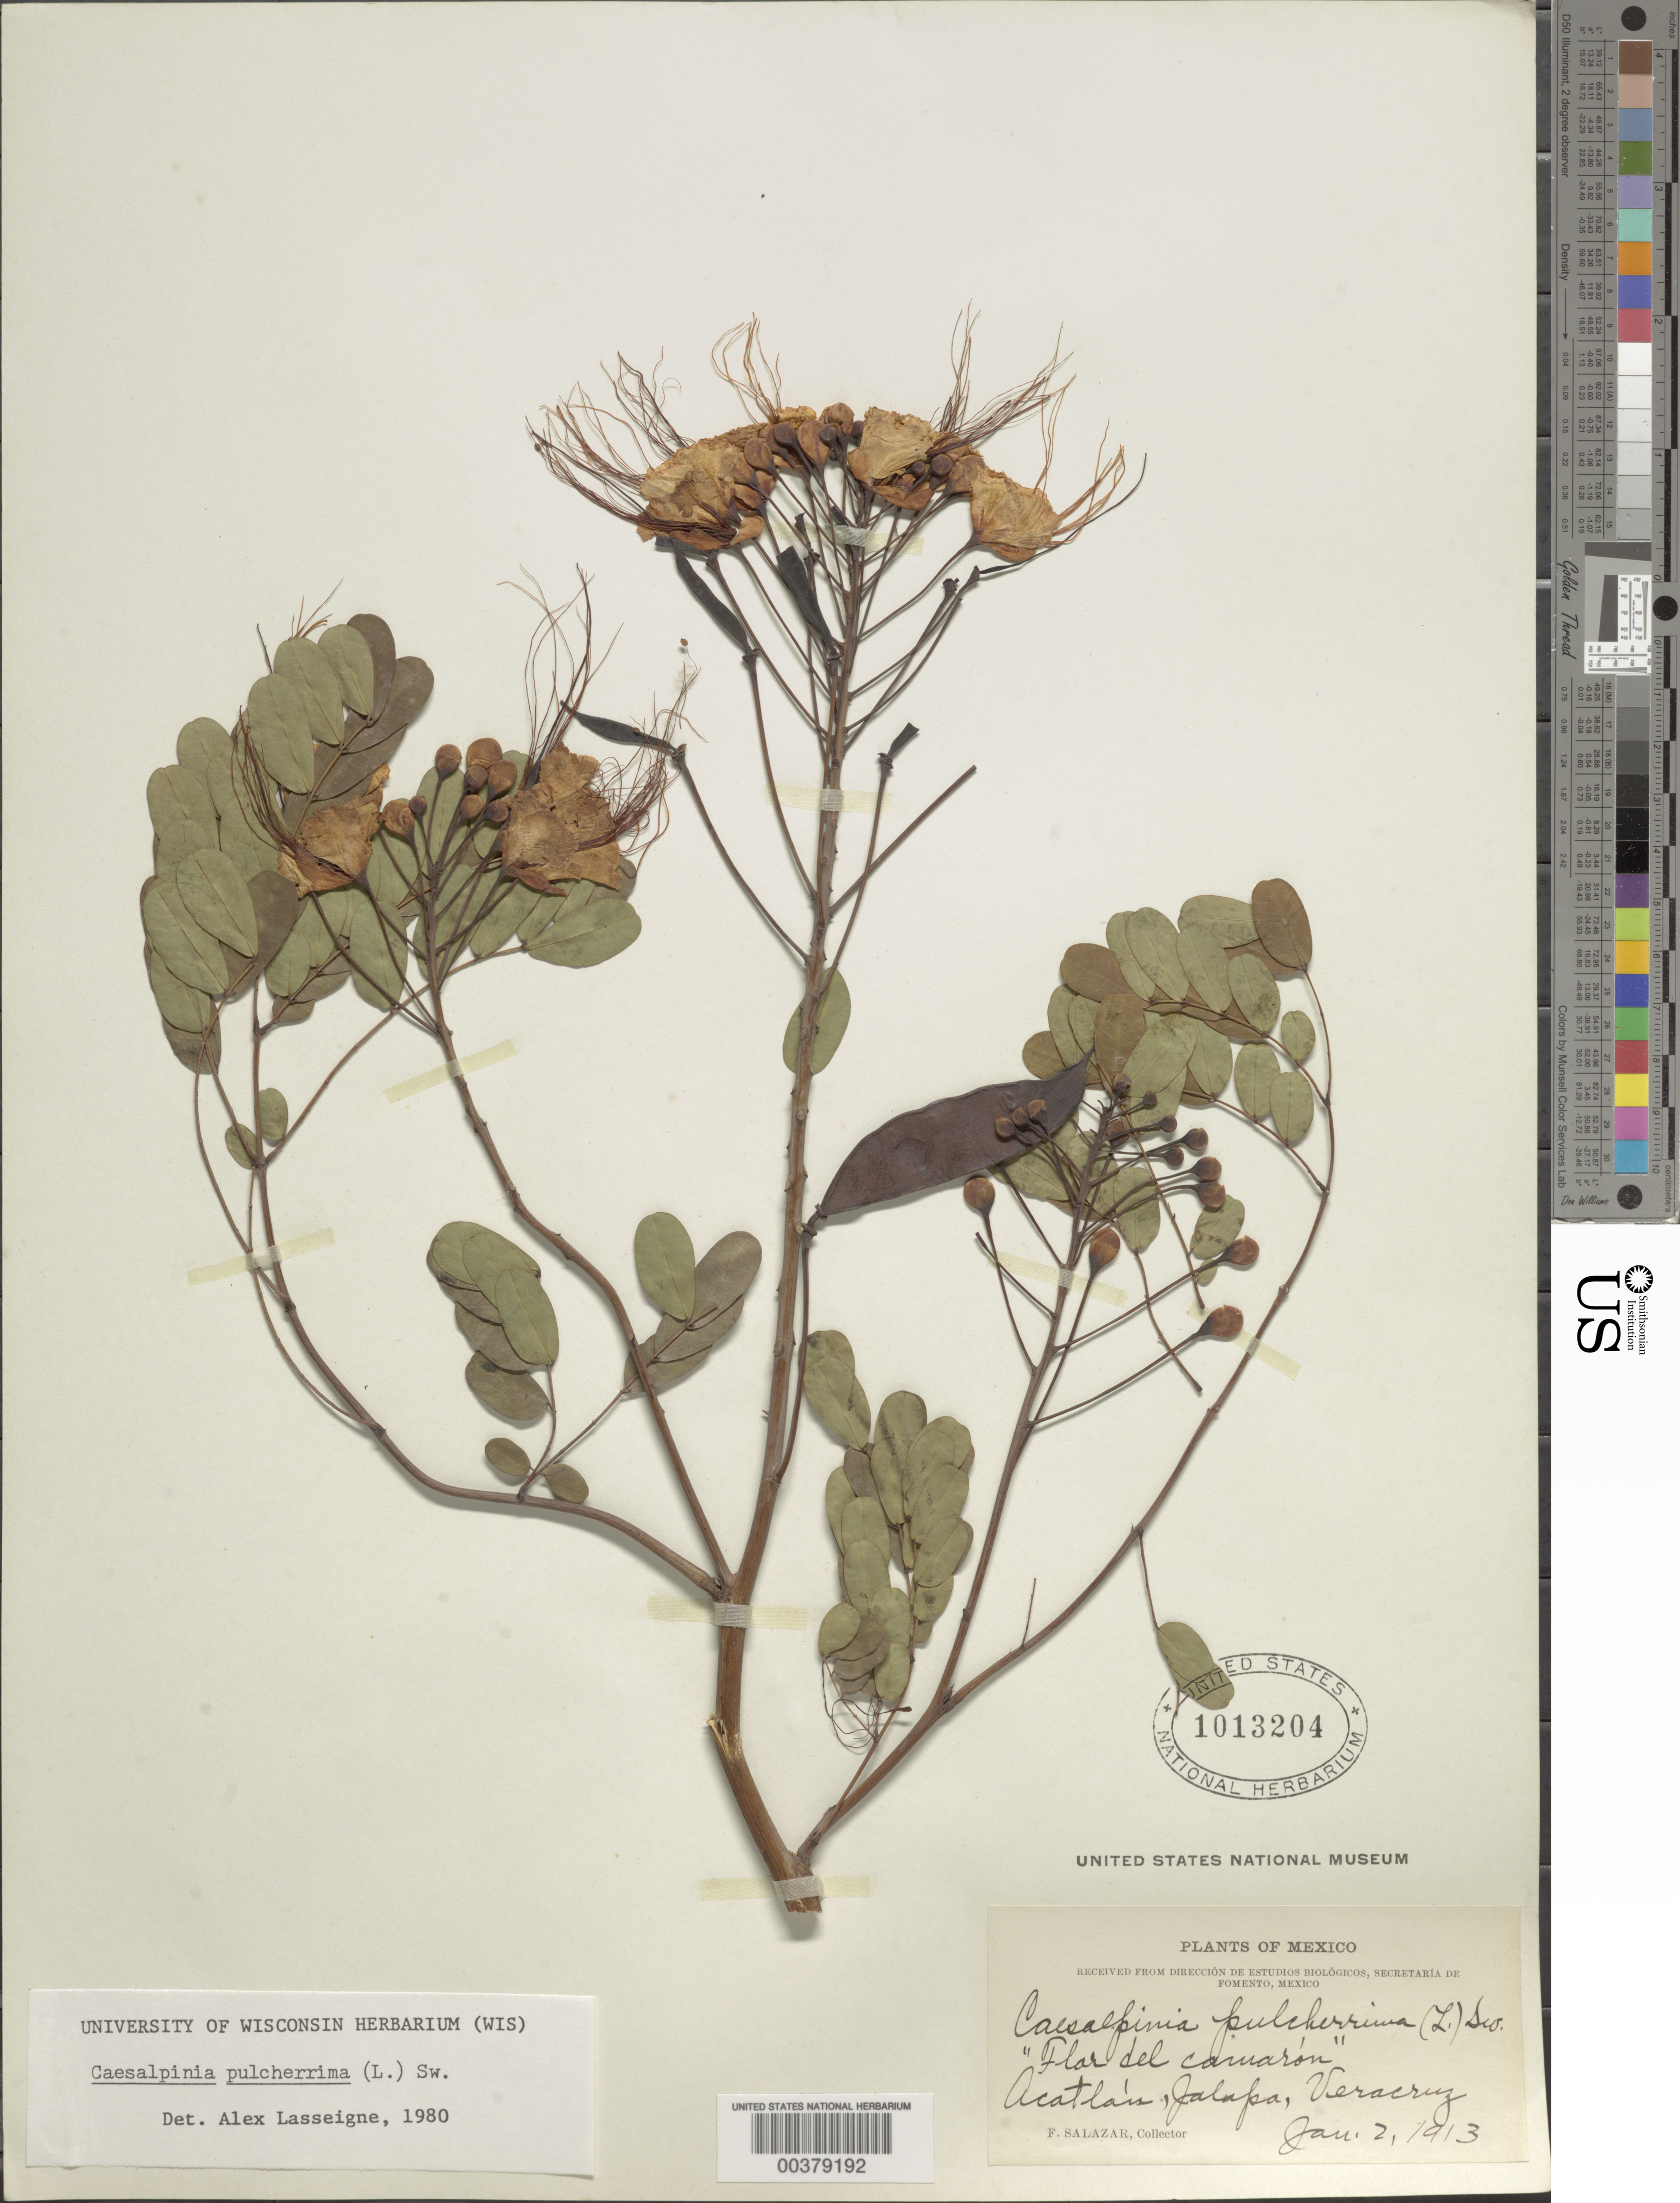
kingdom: Plantae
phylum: Tracheophyta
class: Magnoliopsida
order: Fabales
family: Fabaceae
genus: Caesalpinia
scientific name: Caesalpinia pulcherrima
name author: (L.) Sw.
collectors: F. Salazar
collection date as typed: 02 Jan 1913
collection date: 1913-01-02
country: Mexico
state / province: Veracruz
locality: Acatlan, jalapa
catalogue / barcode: US 1013204